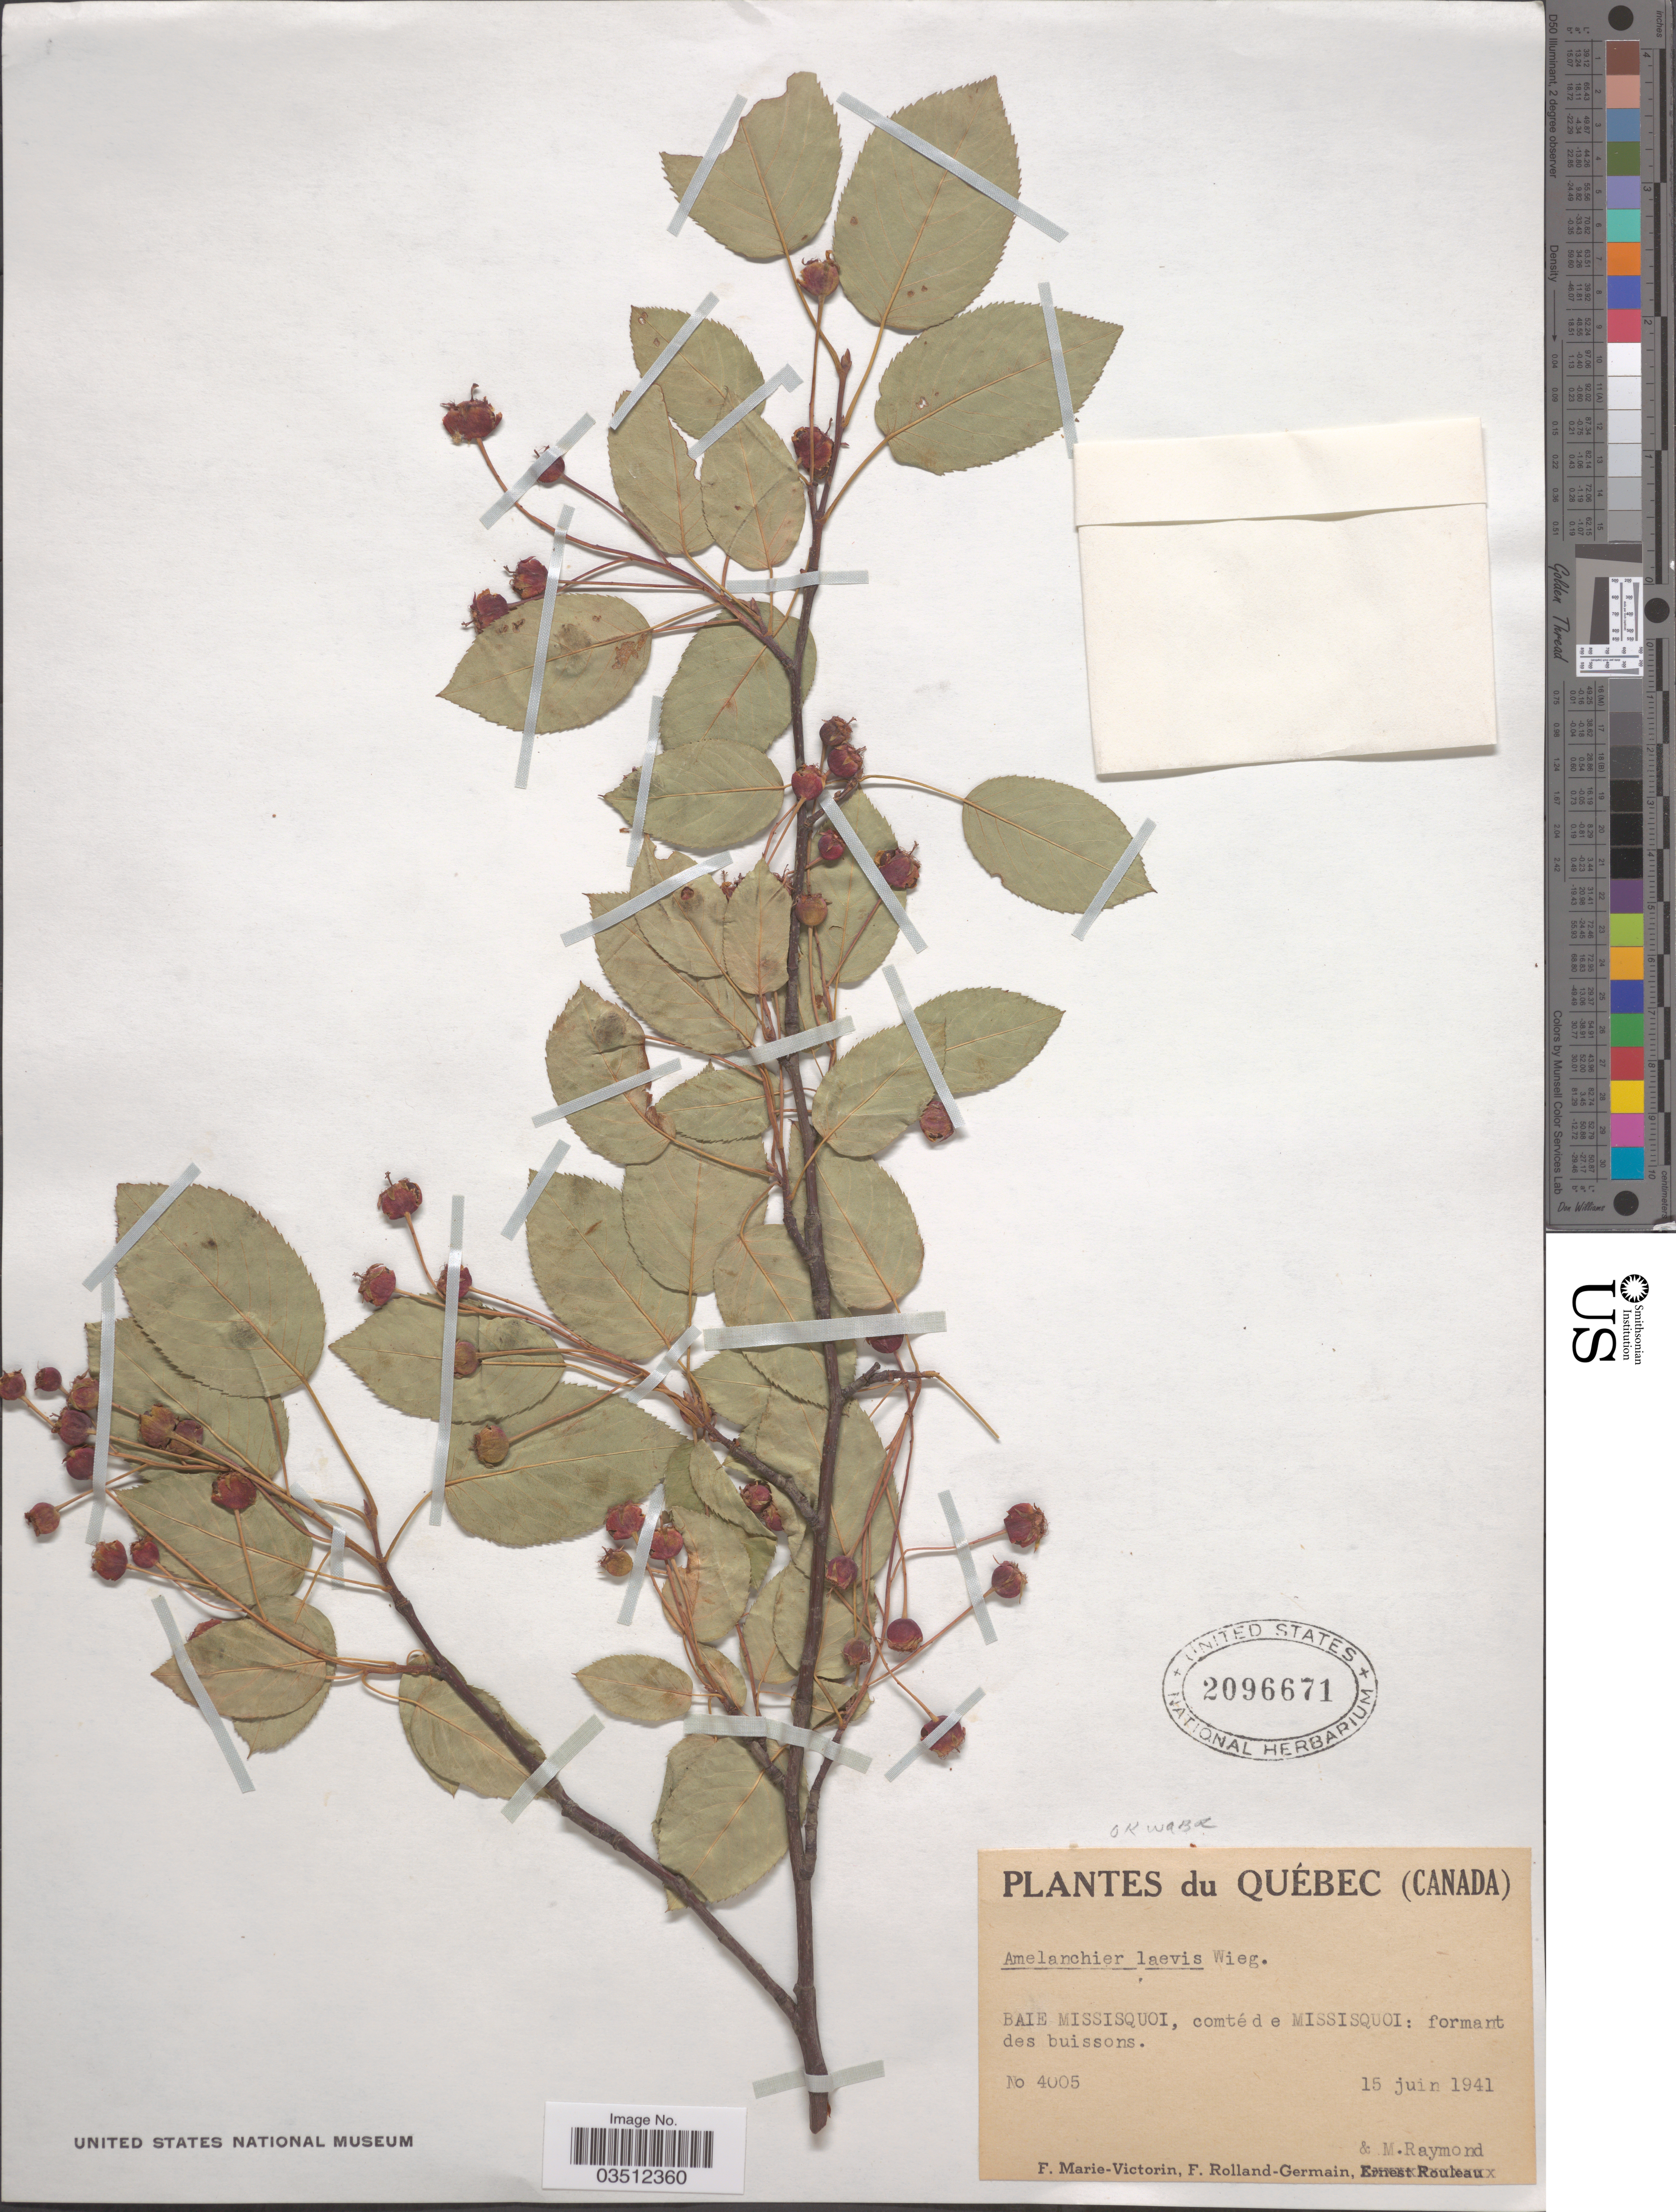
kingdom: Plantae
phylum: Tracheophyta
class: Magnoliopsida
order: Rosales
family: Rosaceae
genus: Amelanchier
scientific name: Amelanchier laevis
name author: Wiegand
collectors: F. Marie-Victorin, Rolland-Germain & M. Raymond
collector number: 4005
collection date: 1941-06-15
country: Canada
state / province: Quebec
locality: Québec. Baie Missisquoi, comté d e Missisquoi; formant des buissons.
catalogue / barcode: US 2096671